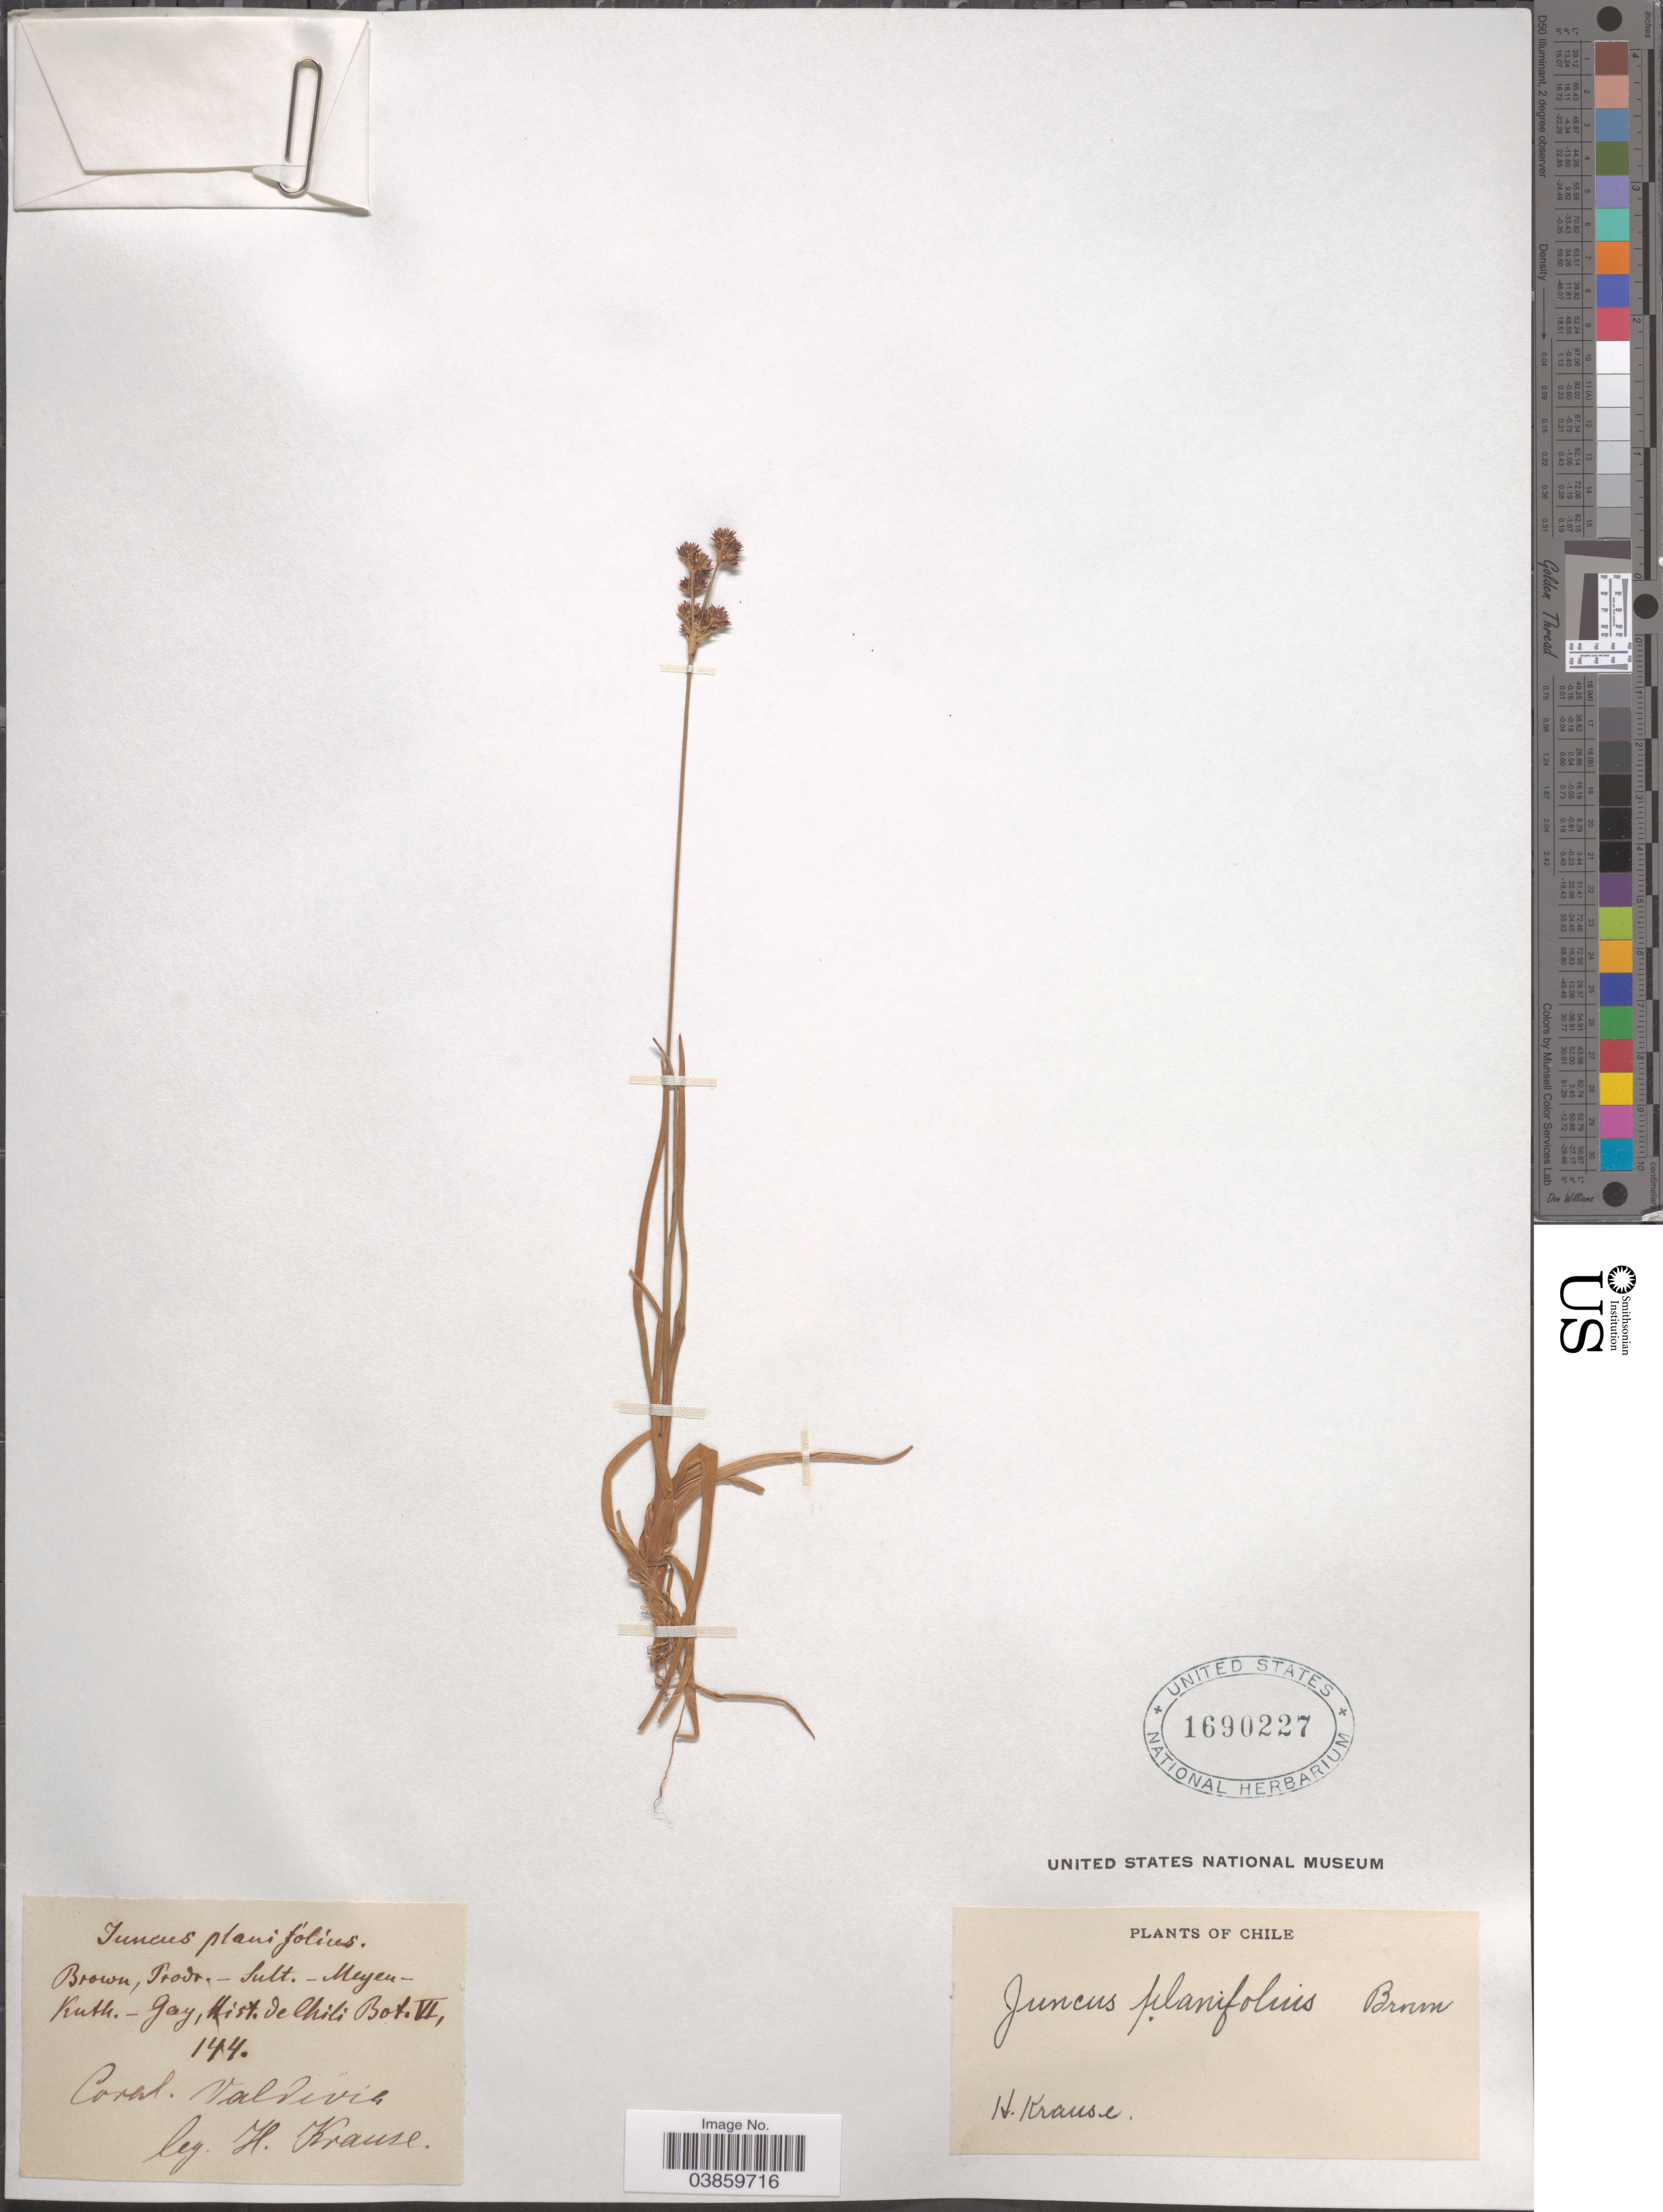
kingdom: Plantae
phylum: Tracheophyta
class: Liliopsida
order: Poales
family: Juncaceae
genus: Juncus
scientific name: Juncus planifolius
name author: R. Br.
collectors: H. Krause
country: Chile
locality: Coral. Valdivia.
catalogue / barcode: US 1690227